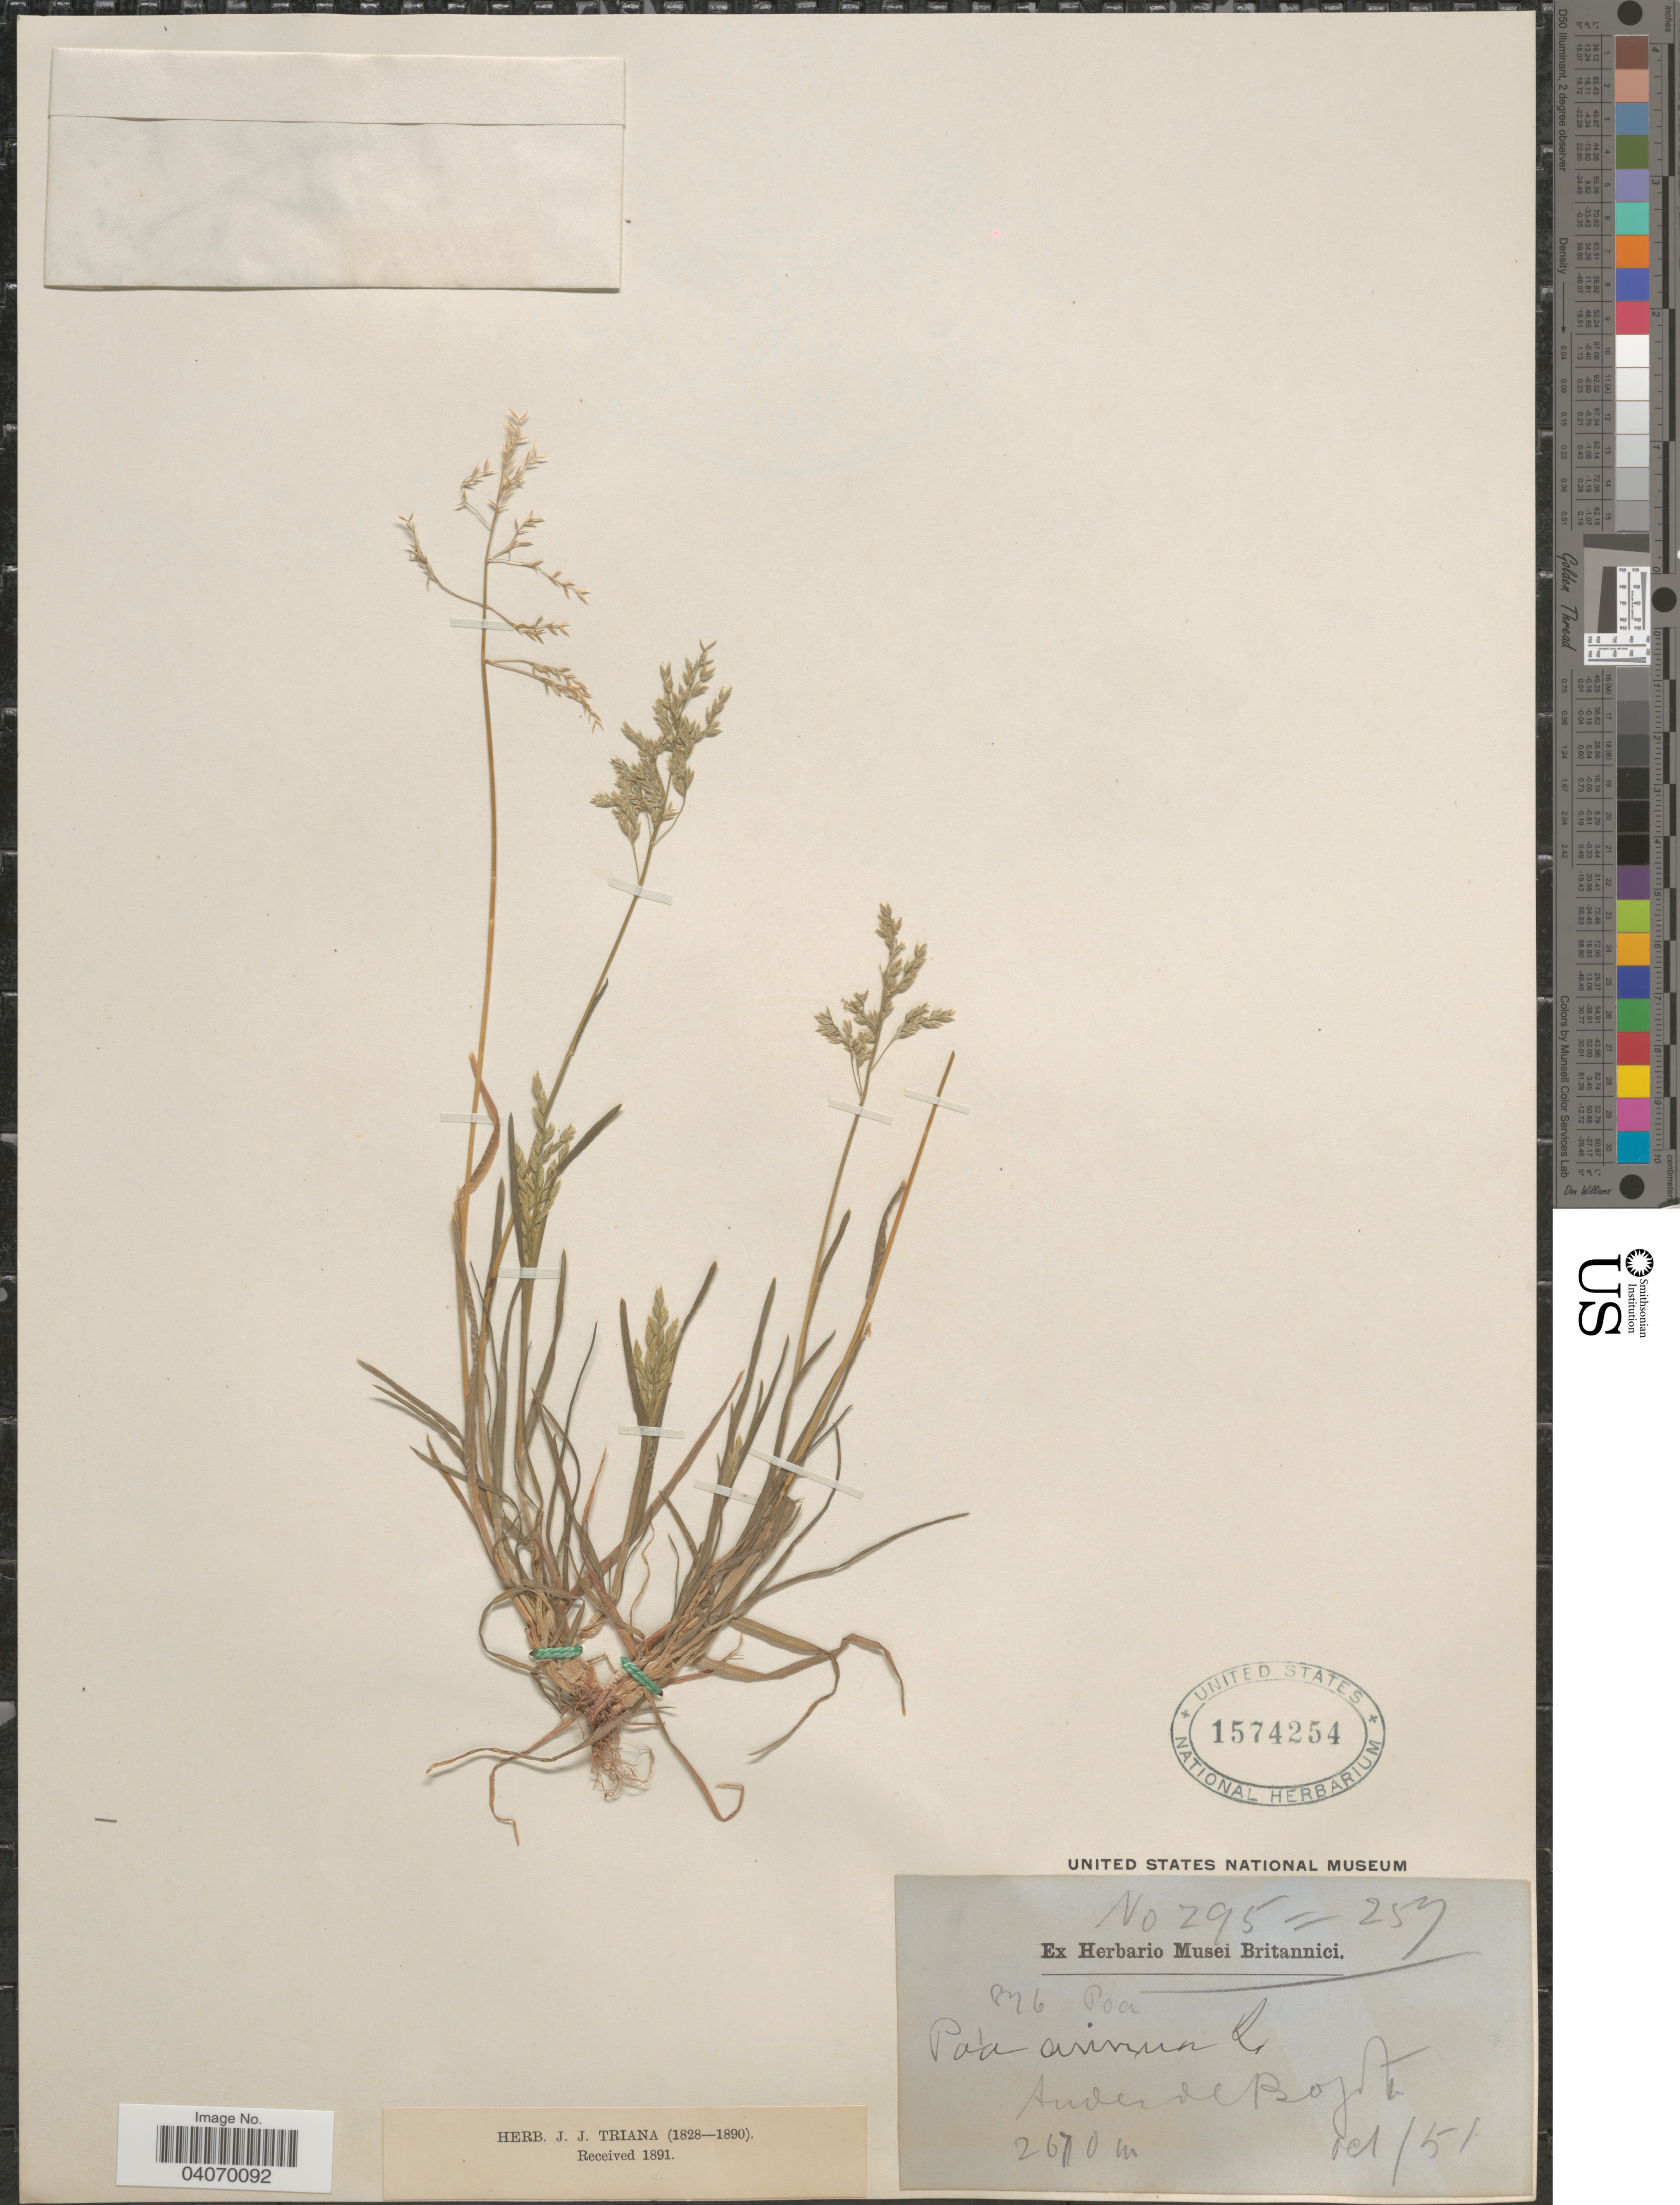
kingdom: Plantae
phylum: Tracheophyta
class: Liliopsida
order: Poales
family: Poaceae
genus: Poa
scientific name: Poa annua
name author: L.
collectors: Ex Herb. J. J. Triana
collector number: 295/257?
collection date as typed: Transcribed d/m/y: /10/51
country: Colombia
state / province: Bogota D.C.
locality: Andes de Bogota.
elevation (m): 2670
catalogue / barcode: US 1574254